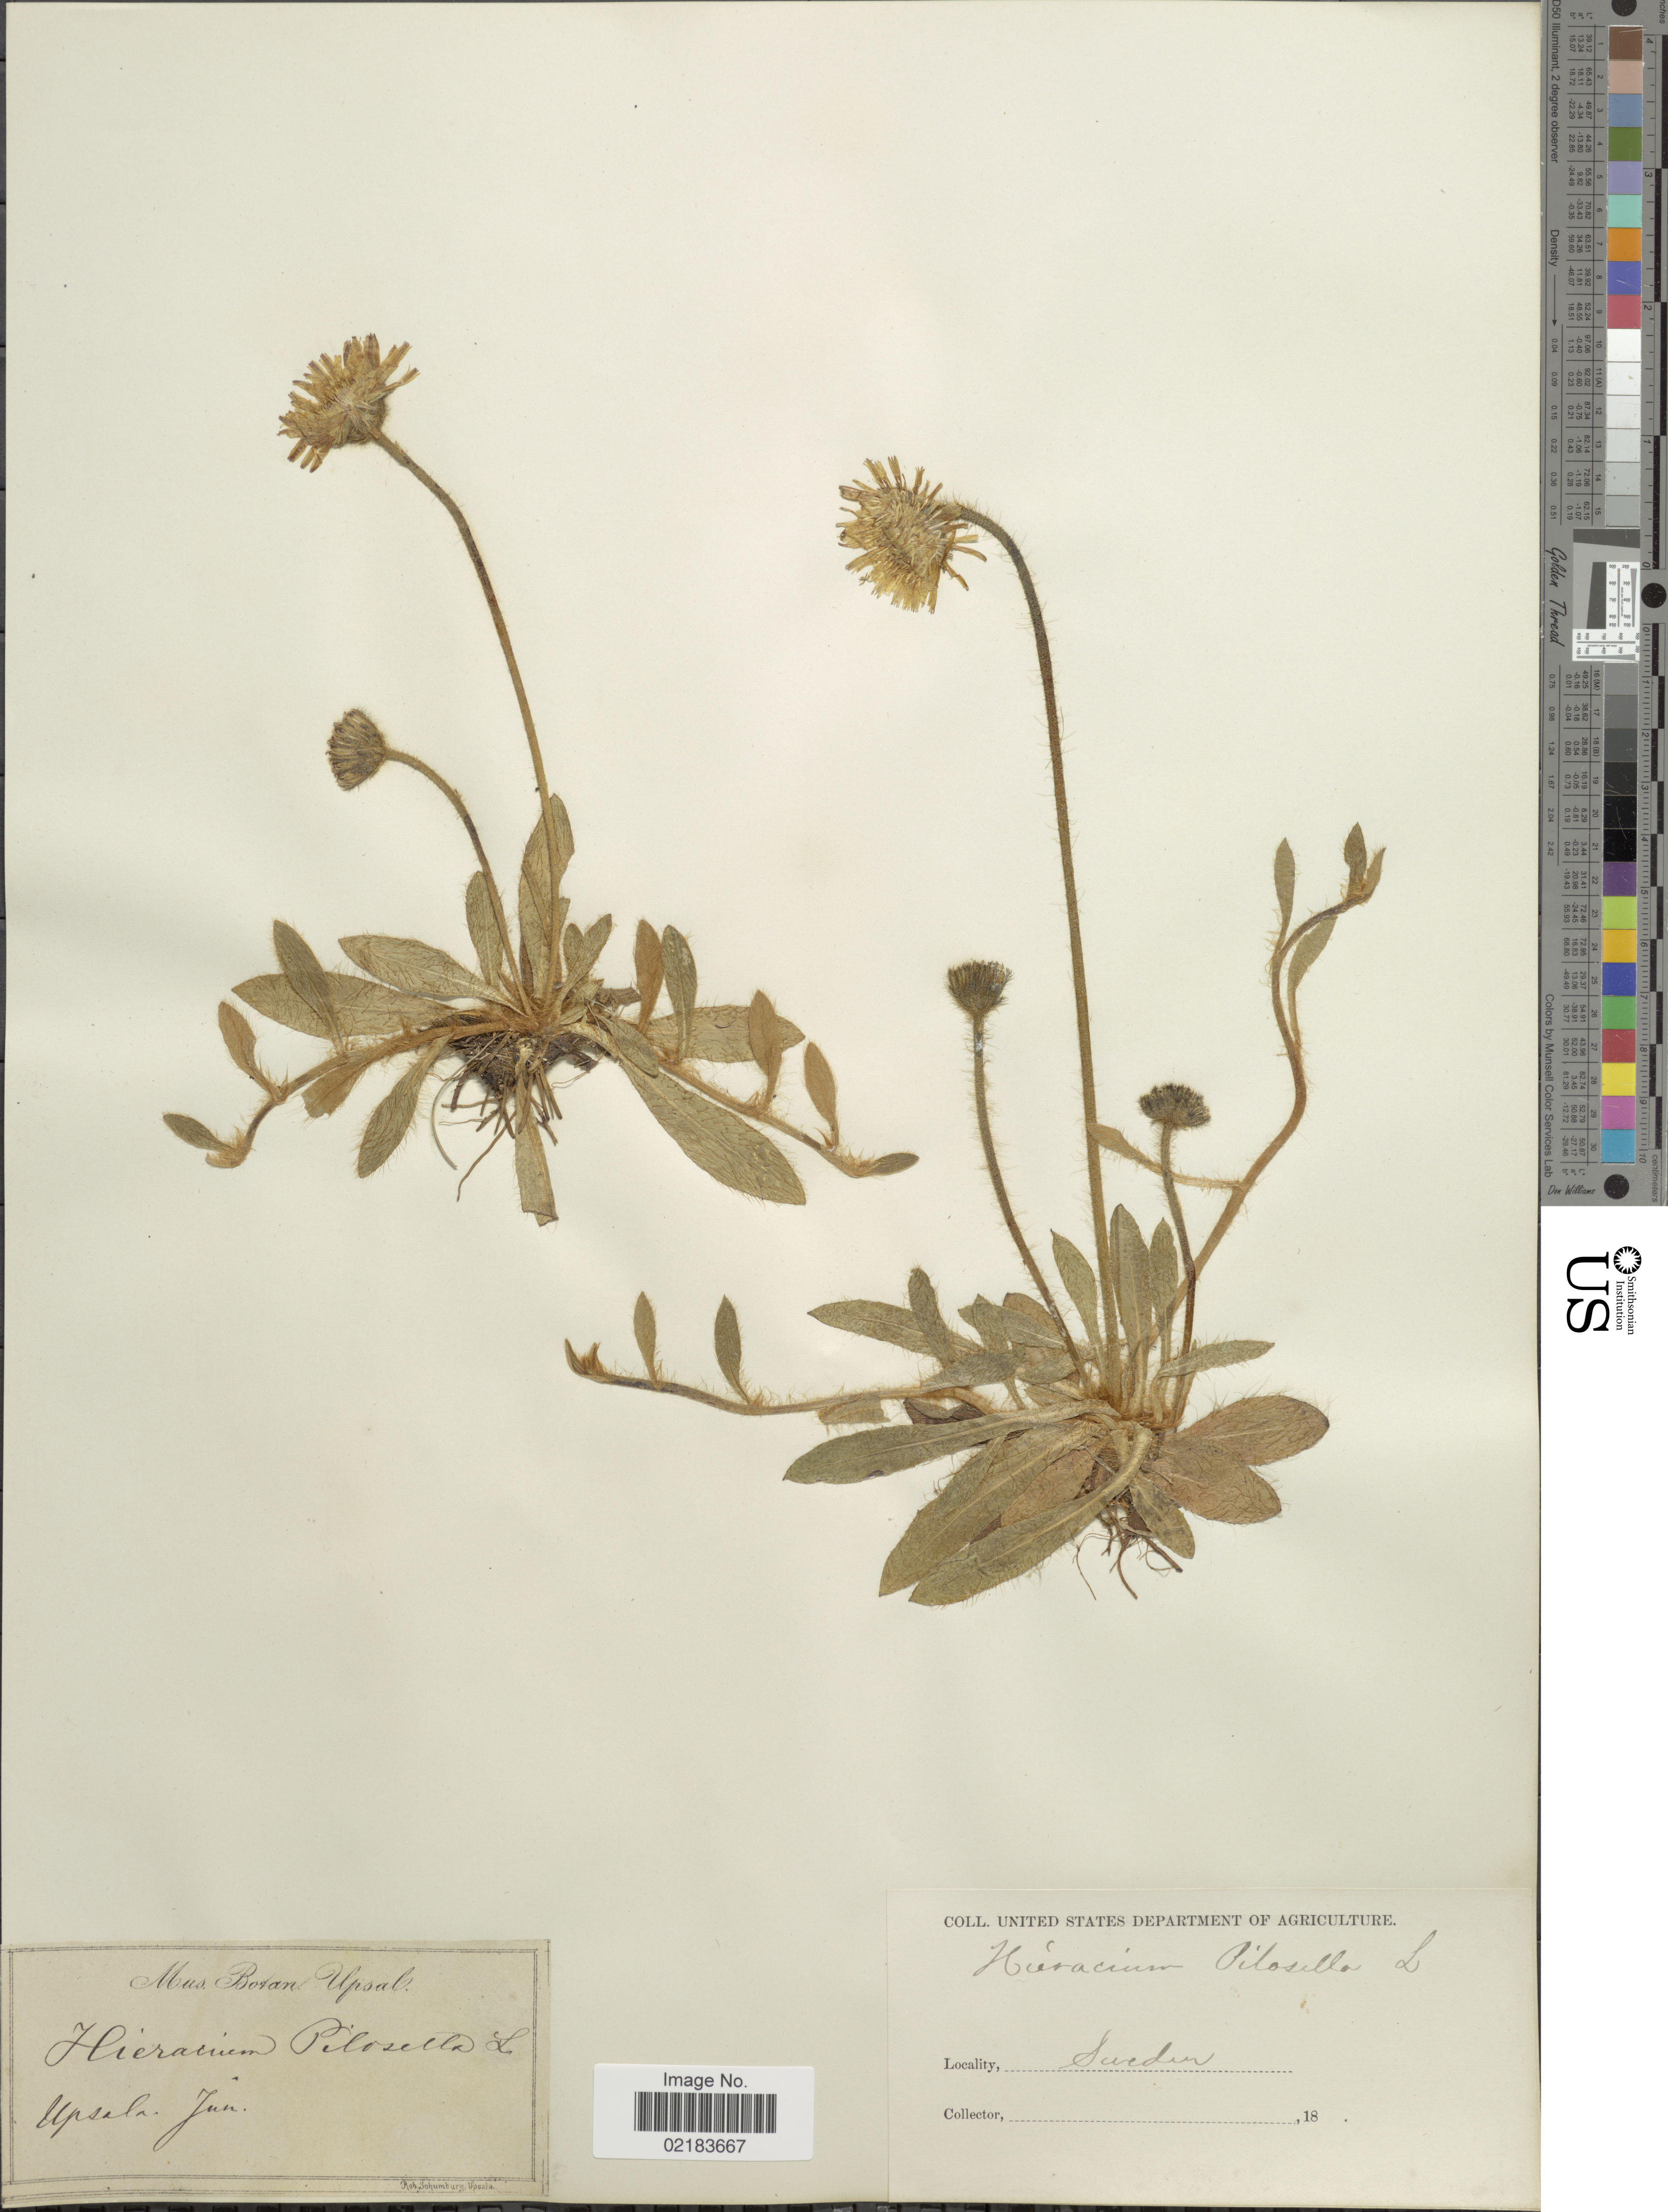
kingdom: Plantae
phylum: Tracheophyta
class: Magnoliopsida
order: Asterales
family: Asteraceae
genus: Pilosella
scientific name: Pilosella officinarum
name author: Vaill.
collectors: ex Mus. Bot. Upsal.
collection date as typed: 18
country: Sweden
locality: Upsala